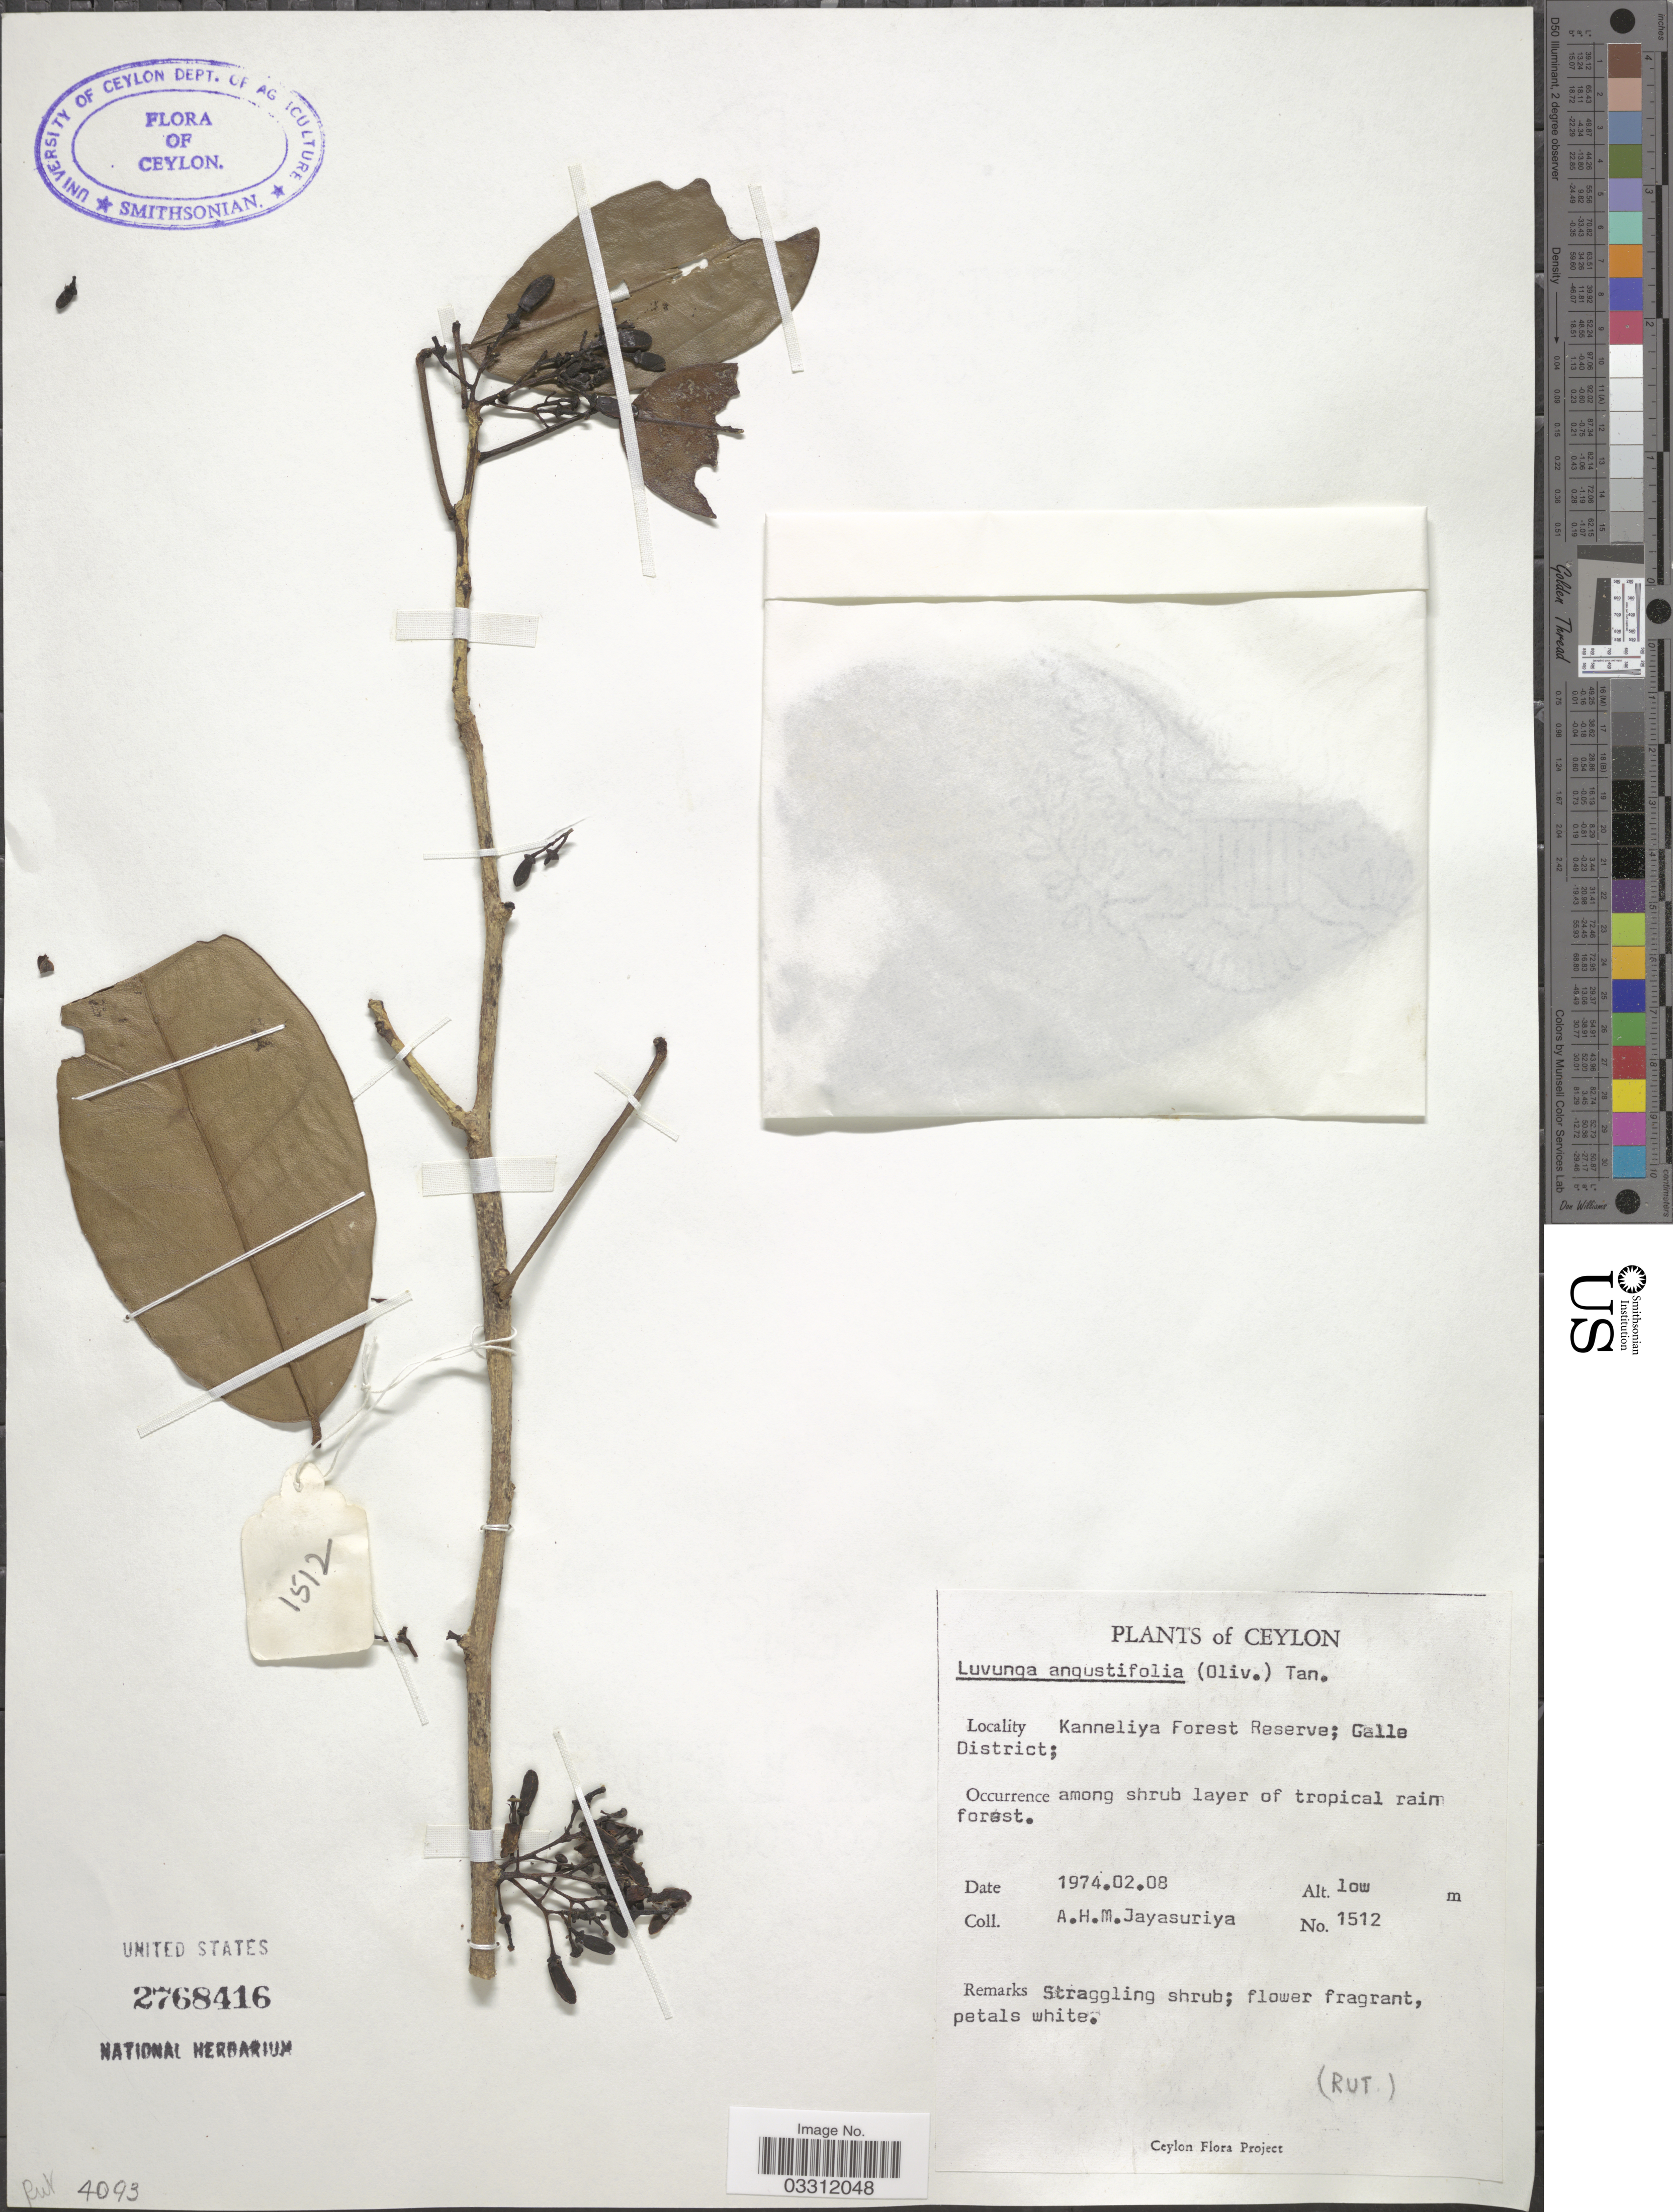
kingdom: Plantae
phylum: Tracheophyta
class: Magnoliopsida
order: Sapindales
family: Rutaceae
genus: Luvunga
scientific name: Luvunga angustifolia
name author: (Oliv.) Tanaka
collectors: A. H. Jayasuriya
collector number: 1512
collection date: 1974-02-08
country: Sri Lanka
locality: Ceylon, Kanneliya Forest Reserve; Galle District.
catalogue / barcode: US 2768416